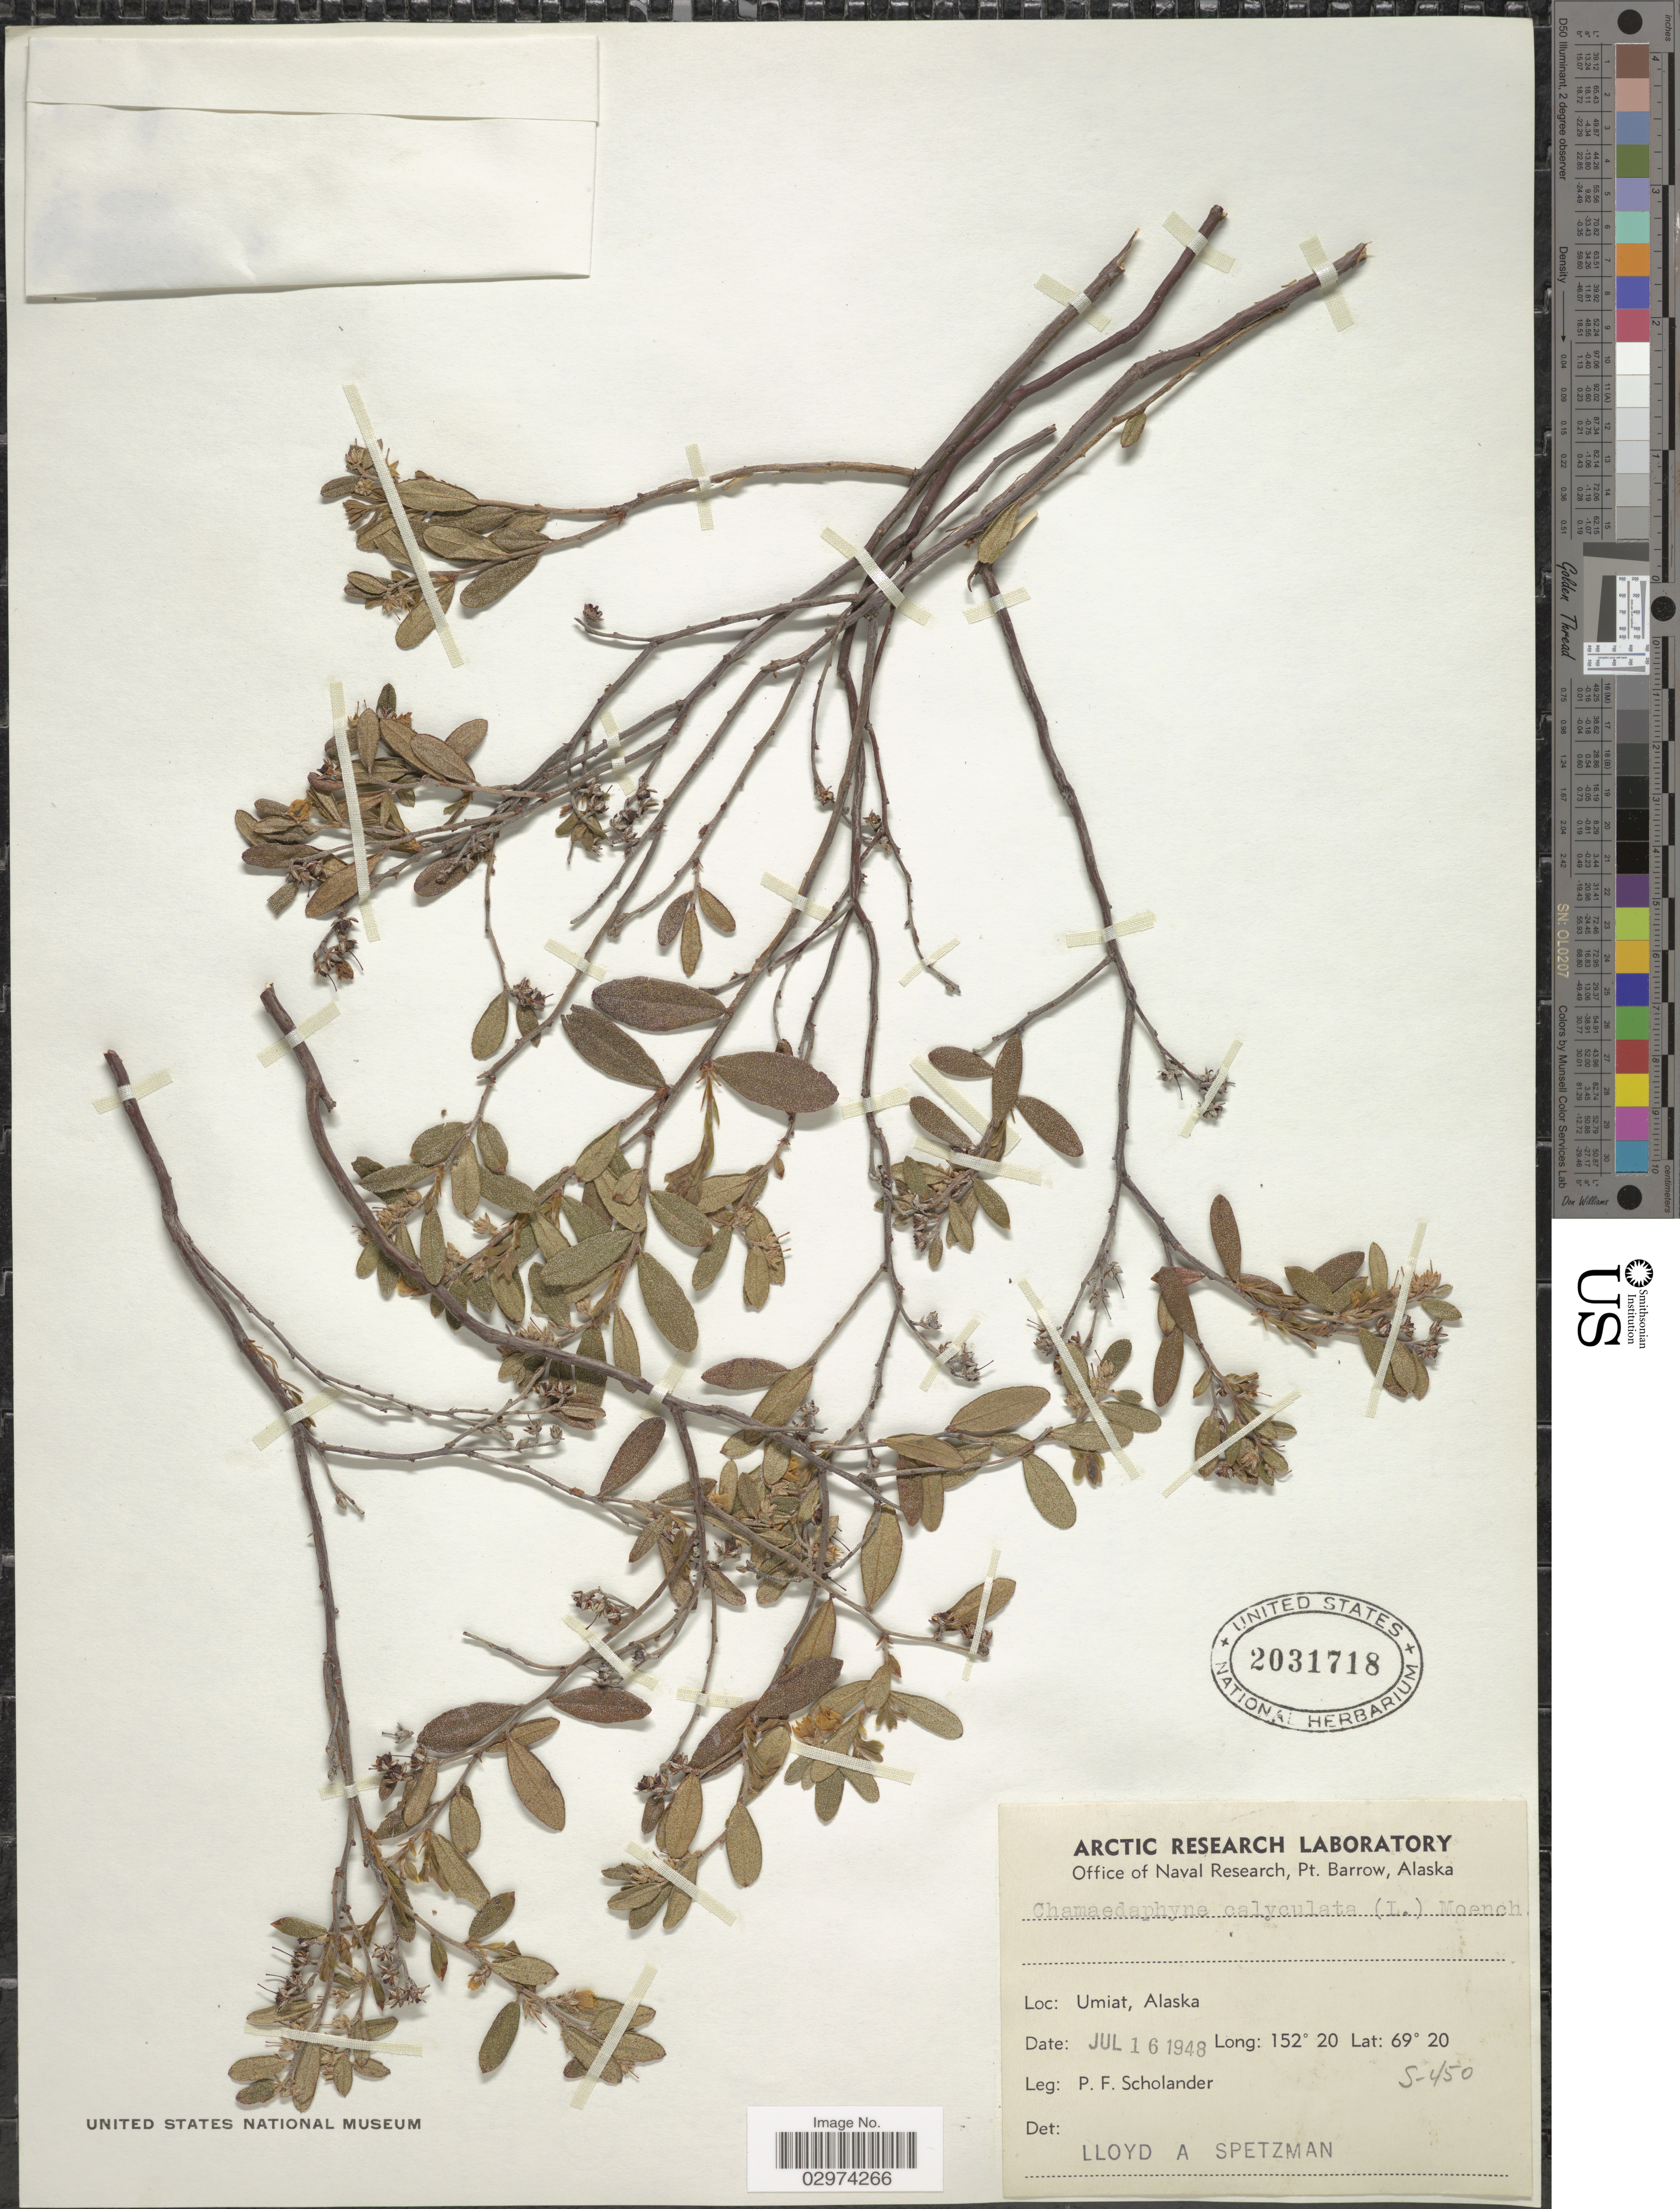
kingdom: Plantae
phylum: Tracheophyta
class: Magnoliopsida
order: Ericales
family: Ericaceae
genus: Chamaedaphne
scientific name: Chamaedaphne calyculata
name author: (L.) Moench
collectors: P. Scholander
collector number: S-450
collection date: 1948-07-16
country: United States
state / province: Alaska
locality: Umiat.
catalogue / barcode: US 2031718